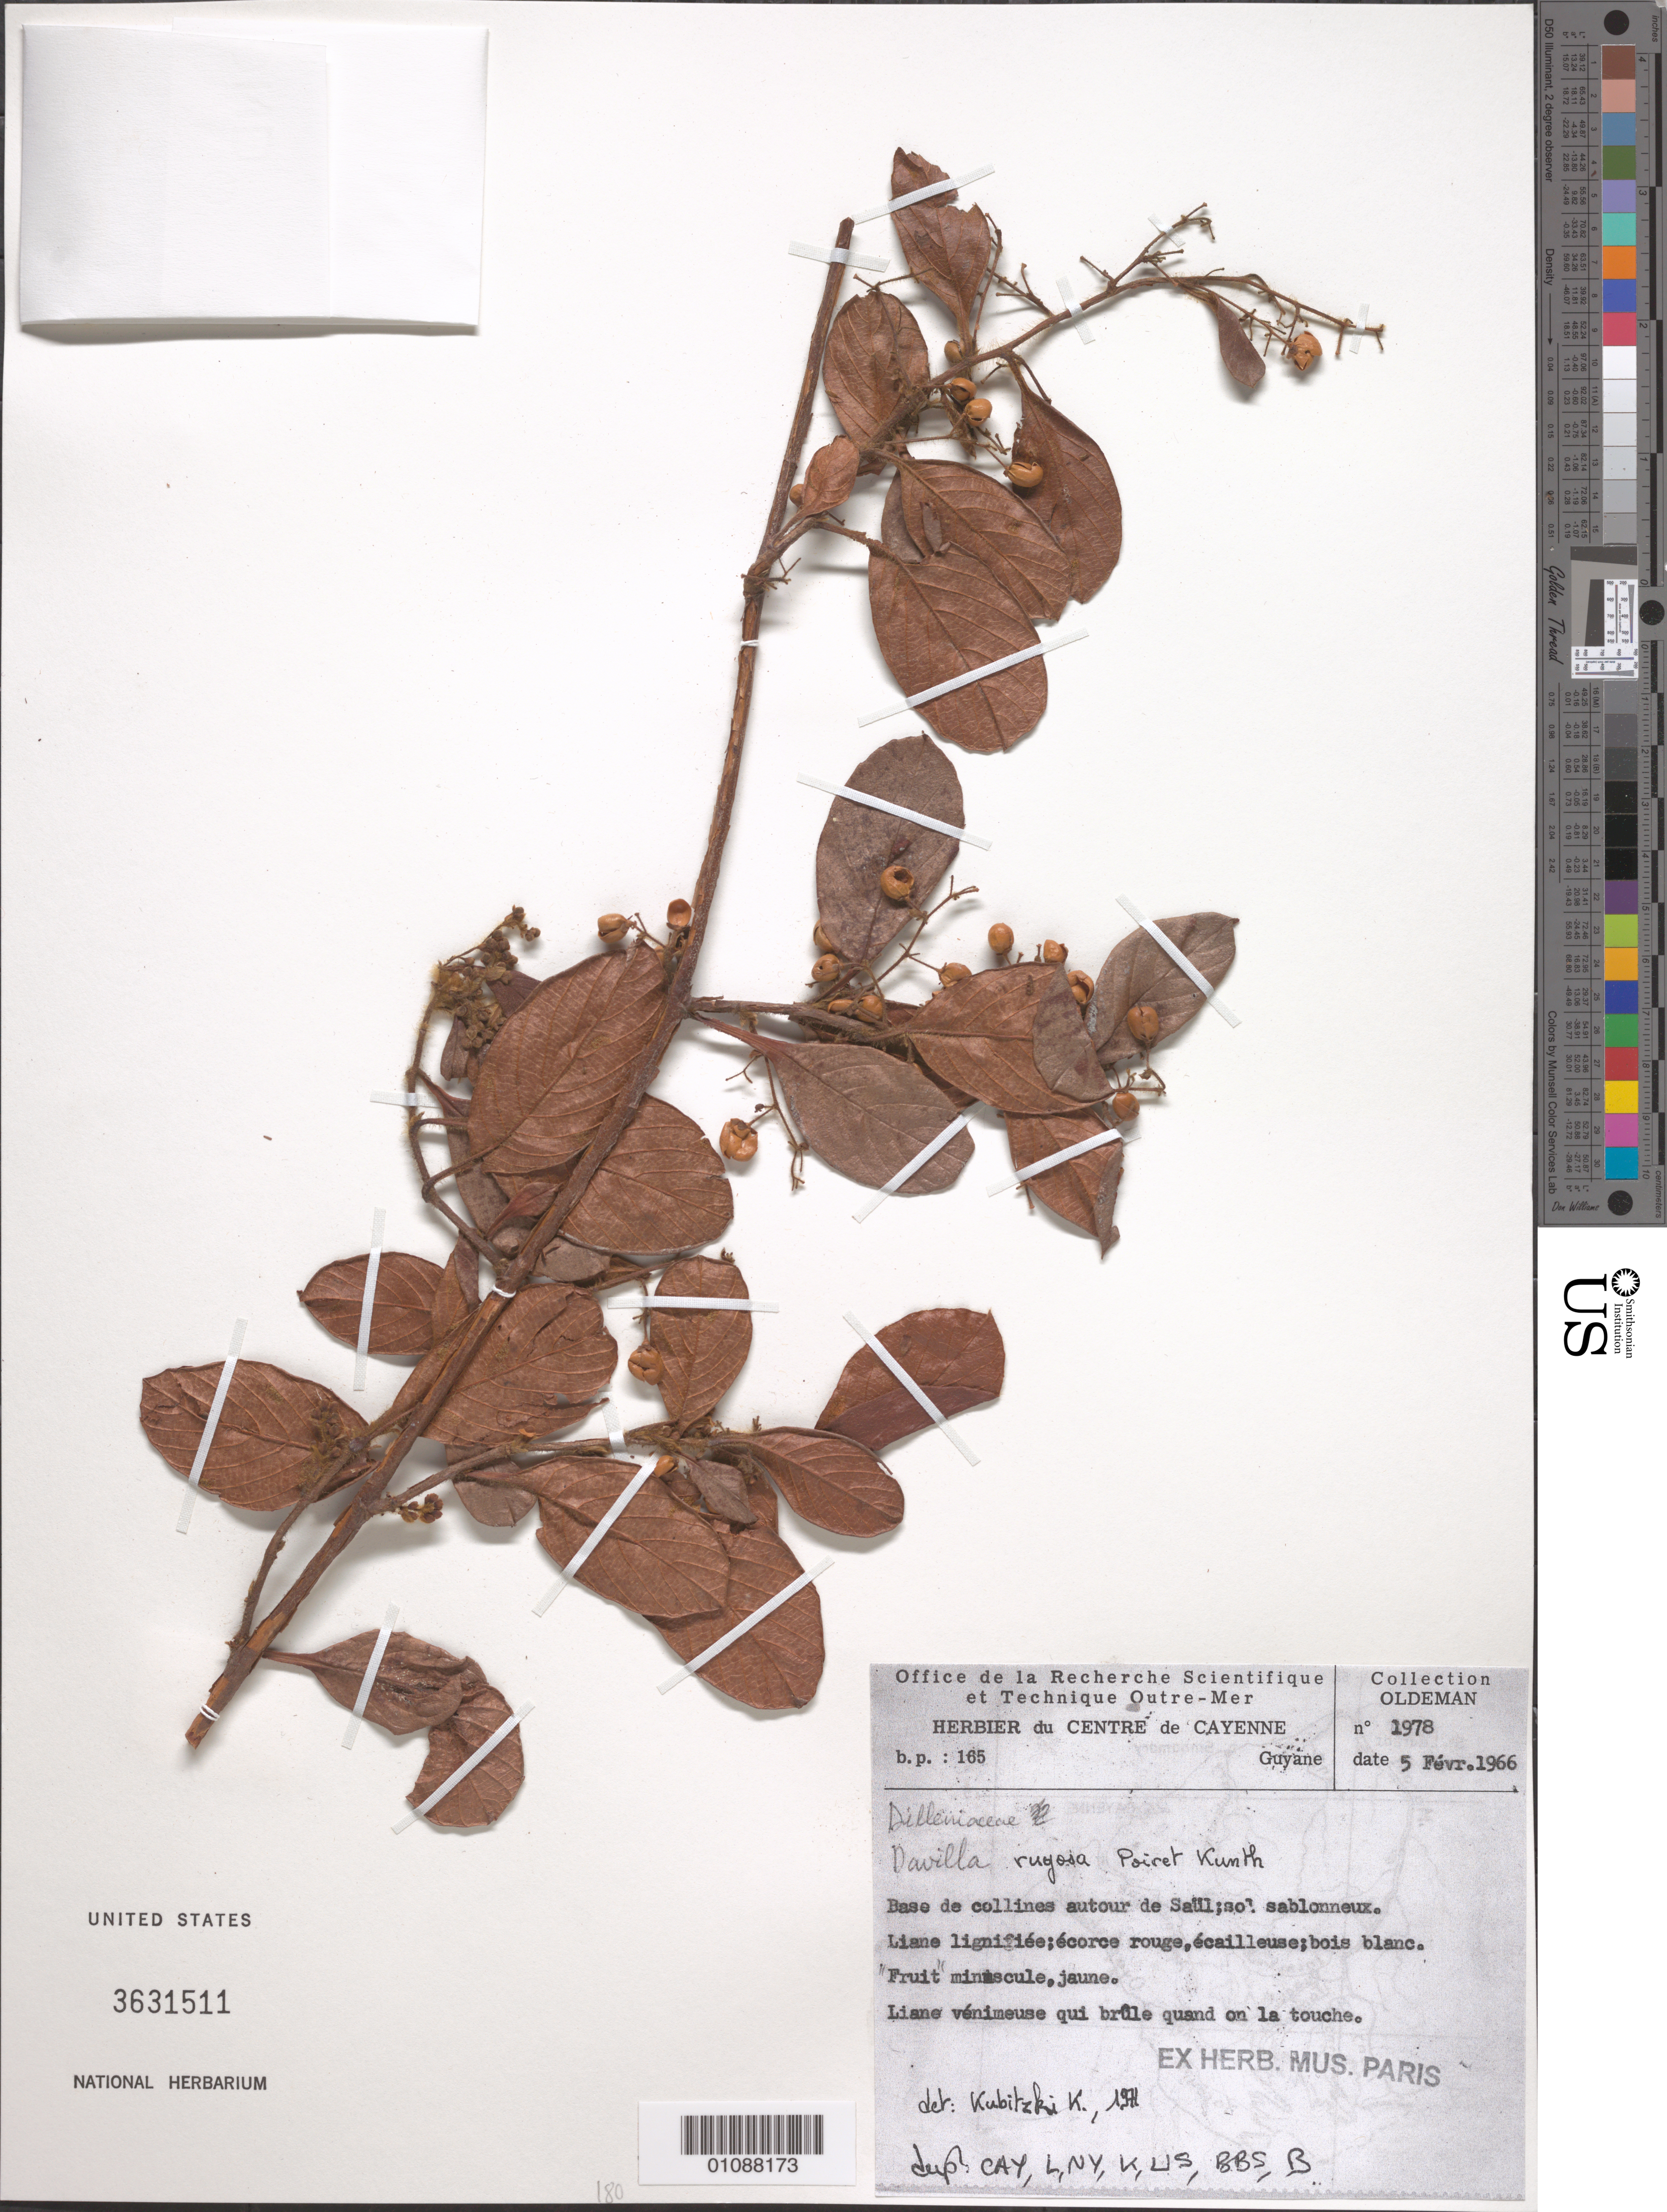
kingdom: Plantae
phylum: Tracheophyta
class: Magnoliopsida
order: Dilleniales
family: Dilleniaceae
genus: Davilla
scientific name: Davilla rugosa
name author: Poir.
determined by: Kubitzki, Klaus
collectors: R. Oldeman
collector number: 1978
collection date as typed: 5-Feb-66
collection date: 1966-02-05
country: French Guiana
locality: Saül, base de collines autour de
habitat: Sablonneux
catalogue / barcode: US 3631511